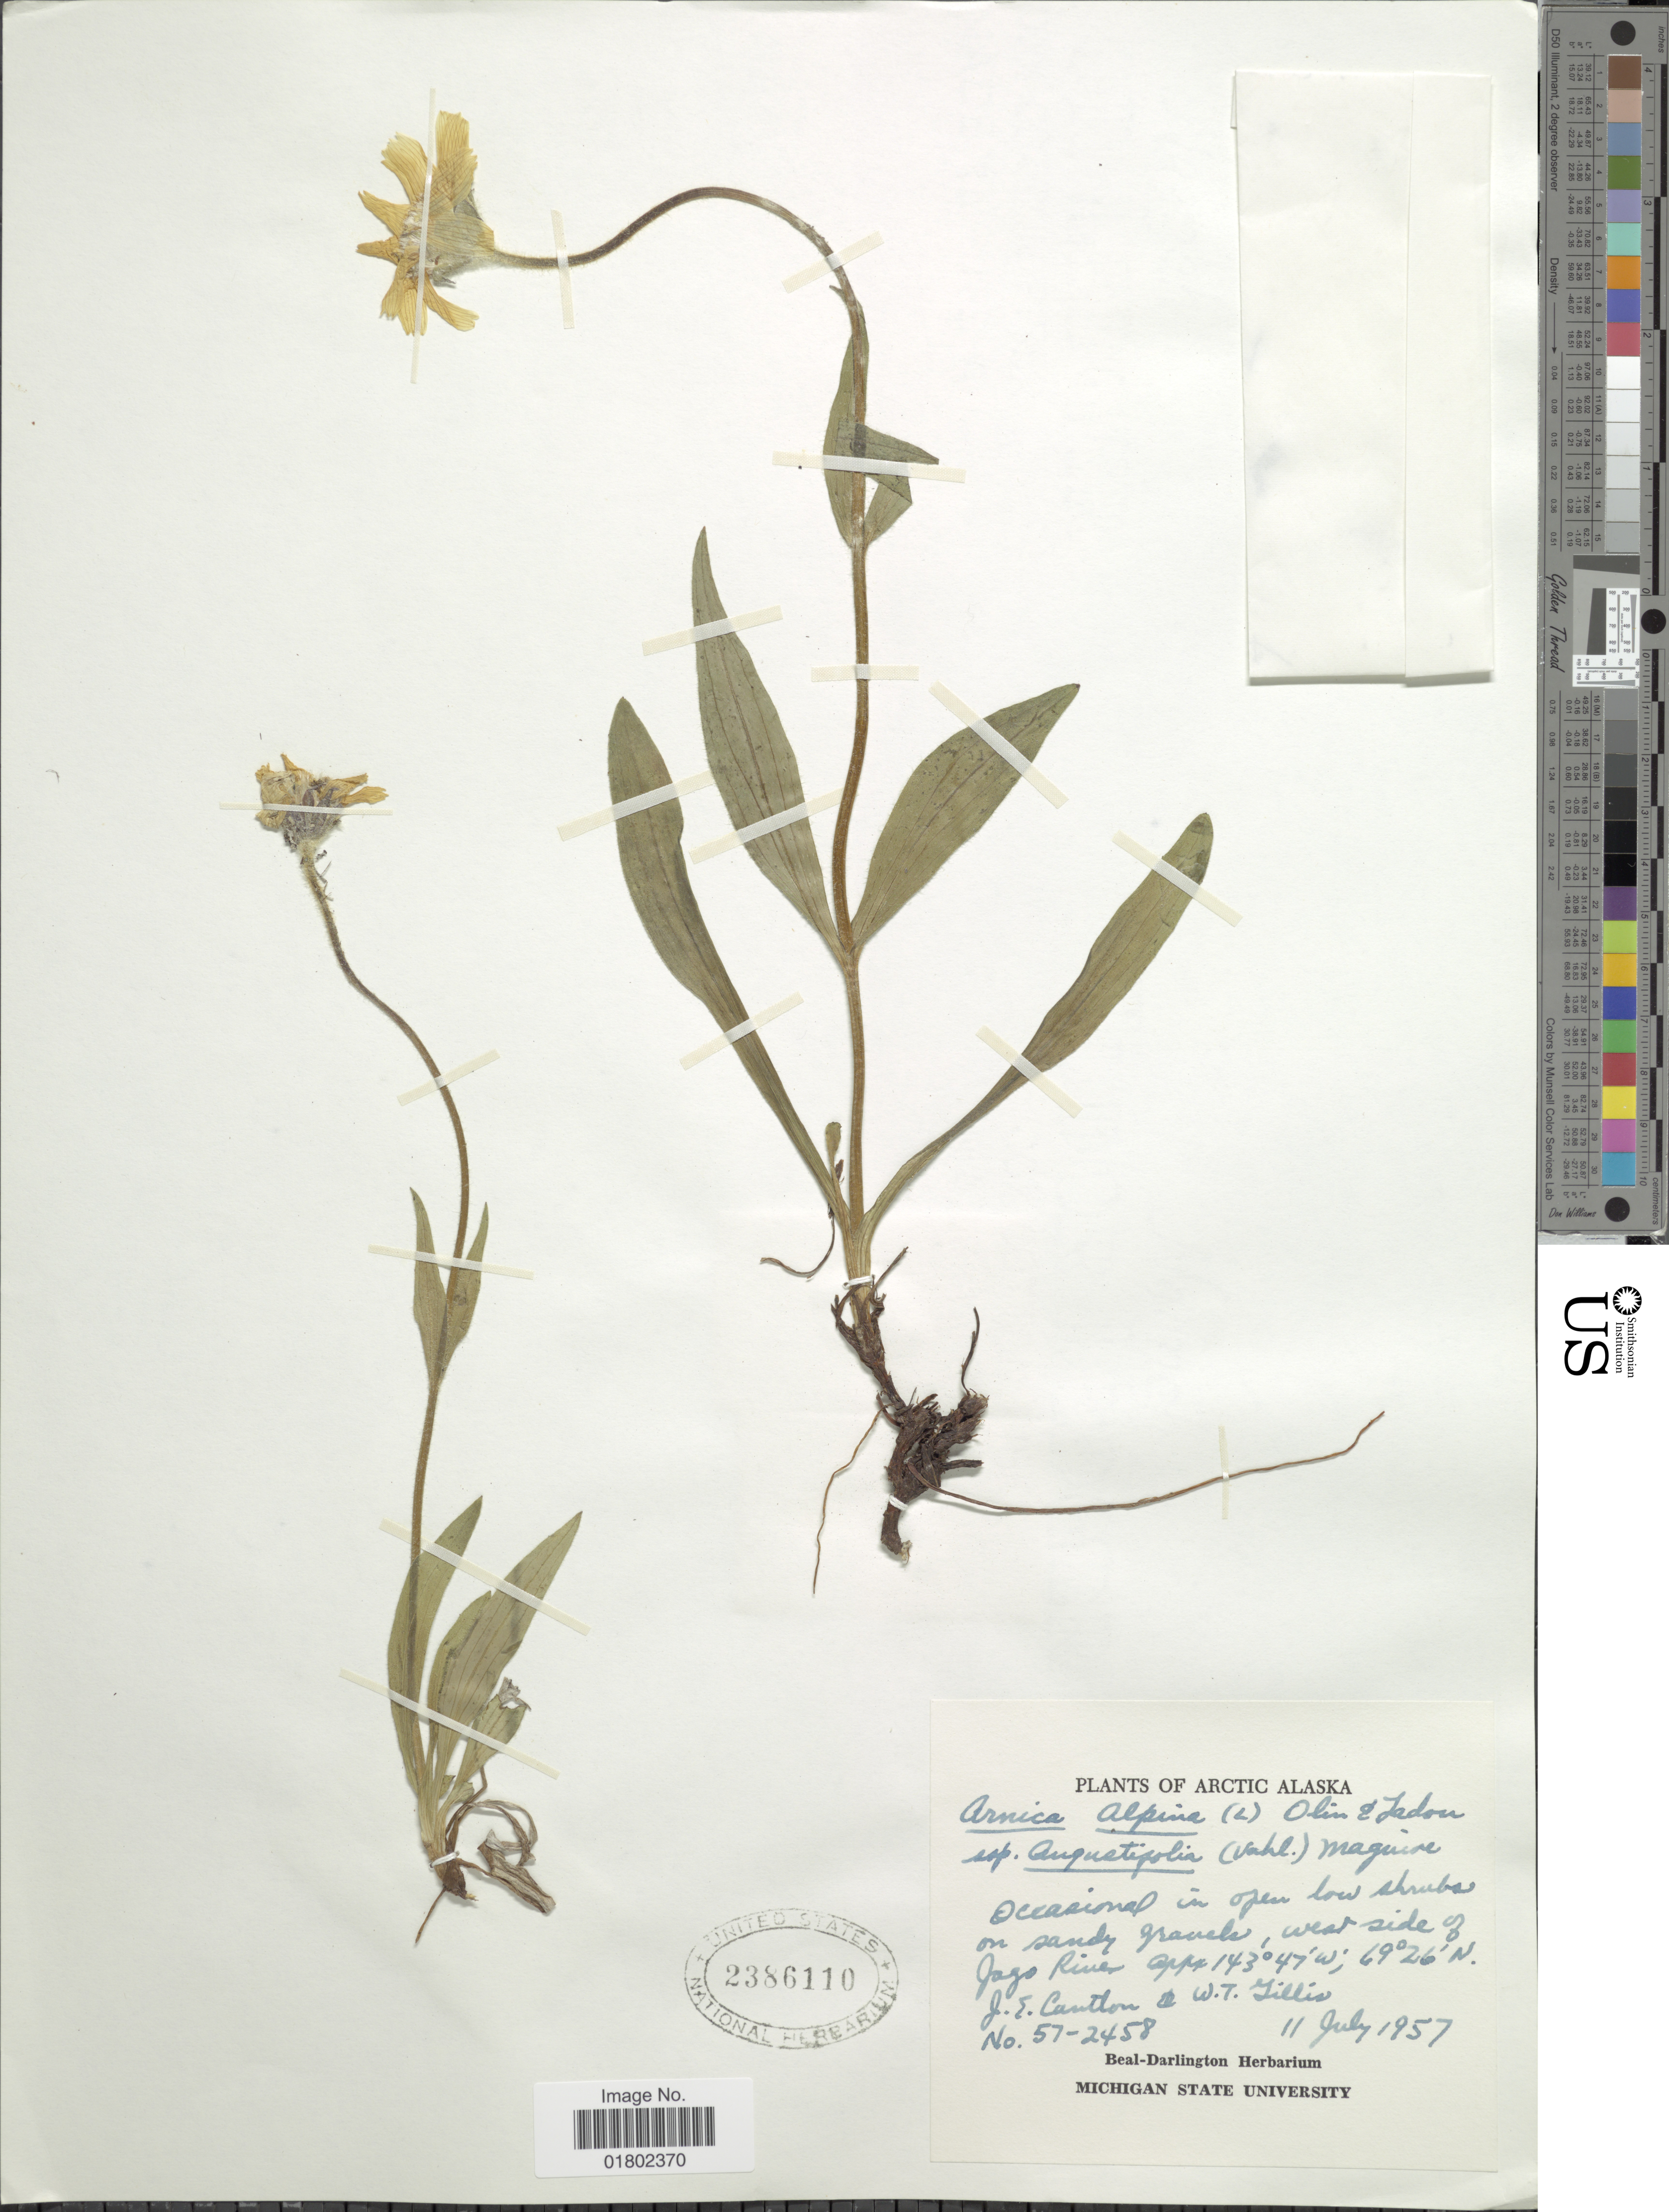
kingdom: Plantae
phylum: Tracheophyta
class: Magnoliopsida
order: Asterales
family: Asteraceae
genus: Arnica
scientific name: Arnica alpina var. angustifolia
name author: (Vahl) Maguire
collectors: J. Cantlon & W. Jillis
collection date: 1957-07-11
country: United States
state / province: Alaska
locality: West side of Jago River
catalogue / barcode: US 2386110